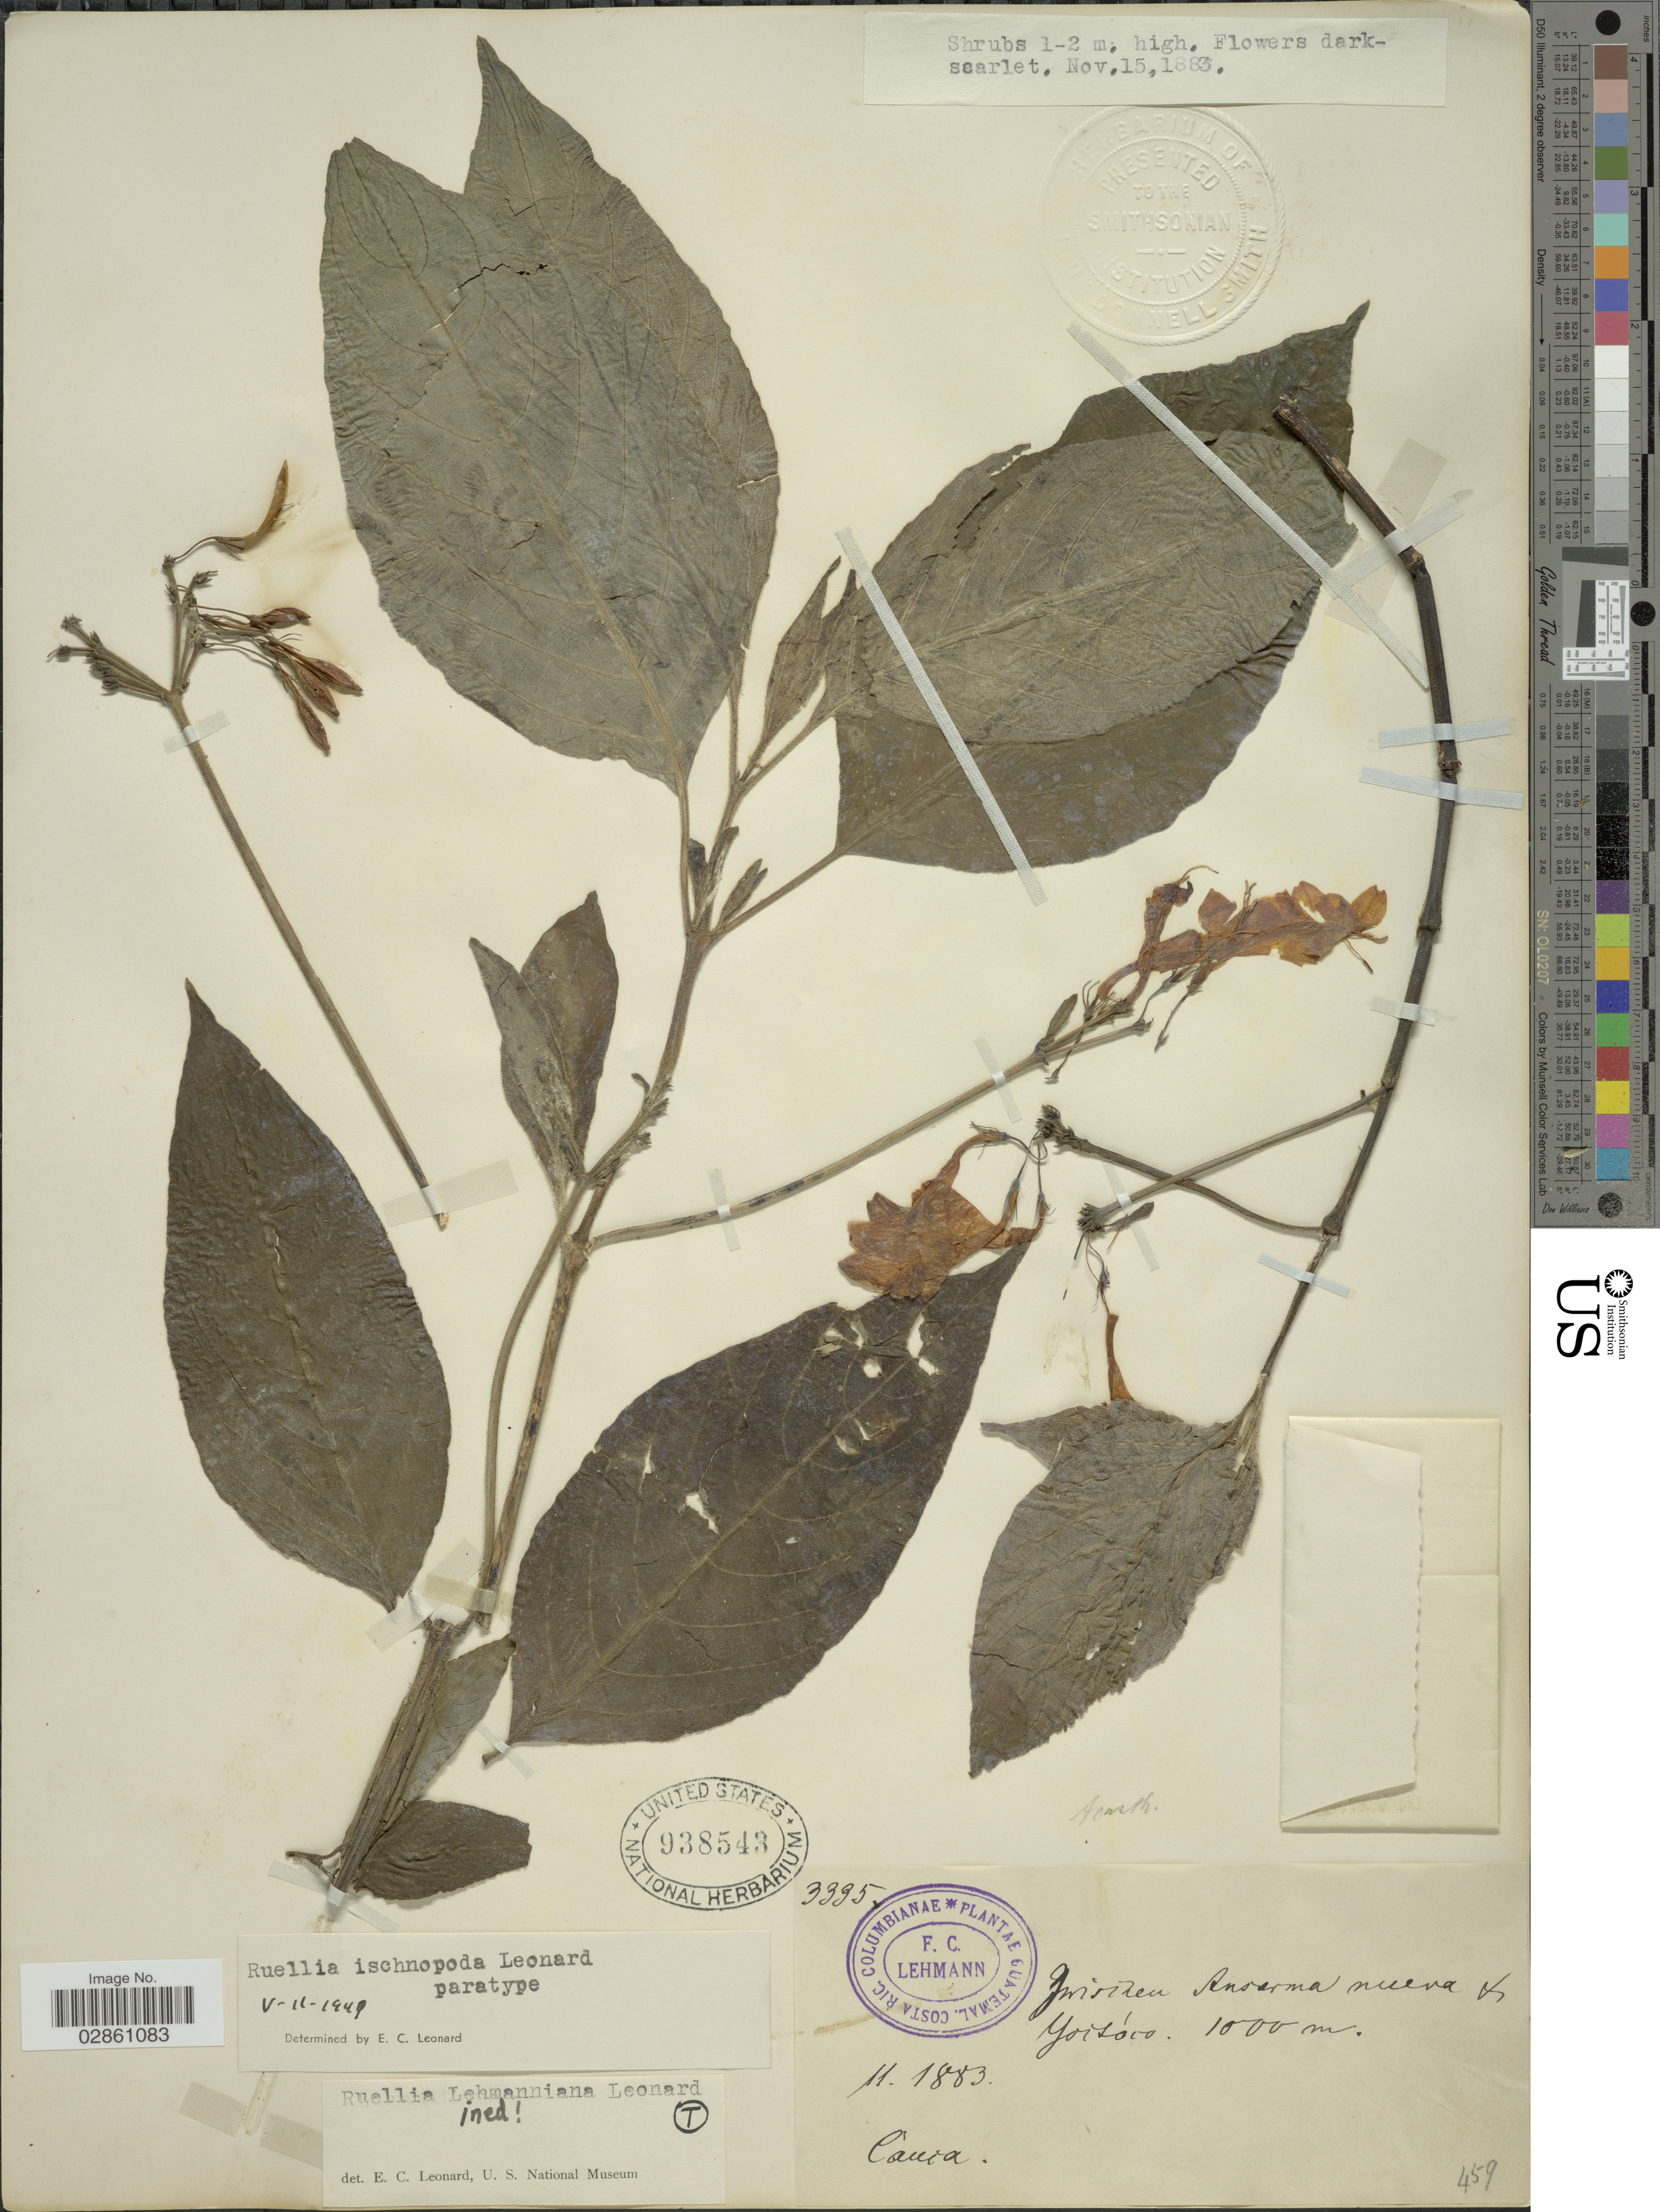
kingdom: Plantae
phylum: Tracheophyta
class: Magnoliopsida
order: Lamiales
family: Acanthaceae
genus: Ruellia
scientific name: Ruellia ischnopoda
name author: Leonard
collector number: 3395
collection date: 1883-11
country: Colombia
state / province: Cauca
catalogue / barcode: US 938548